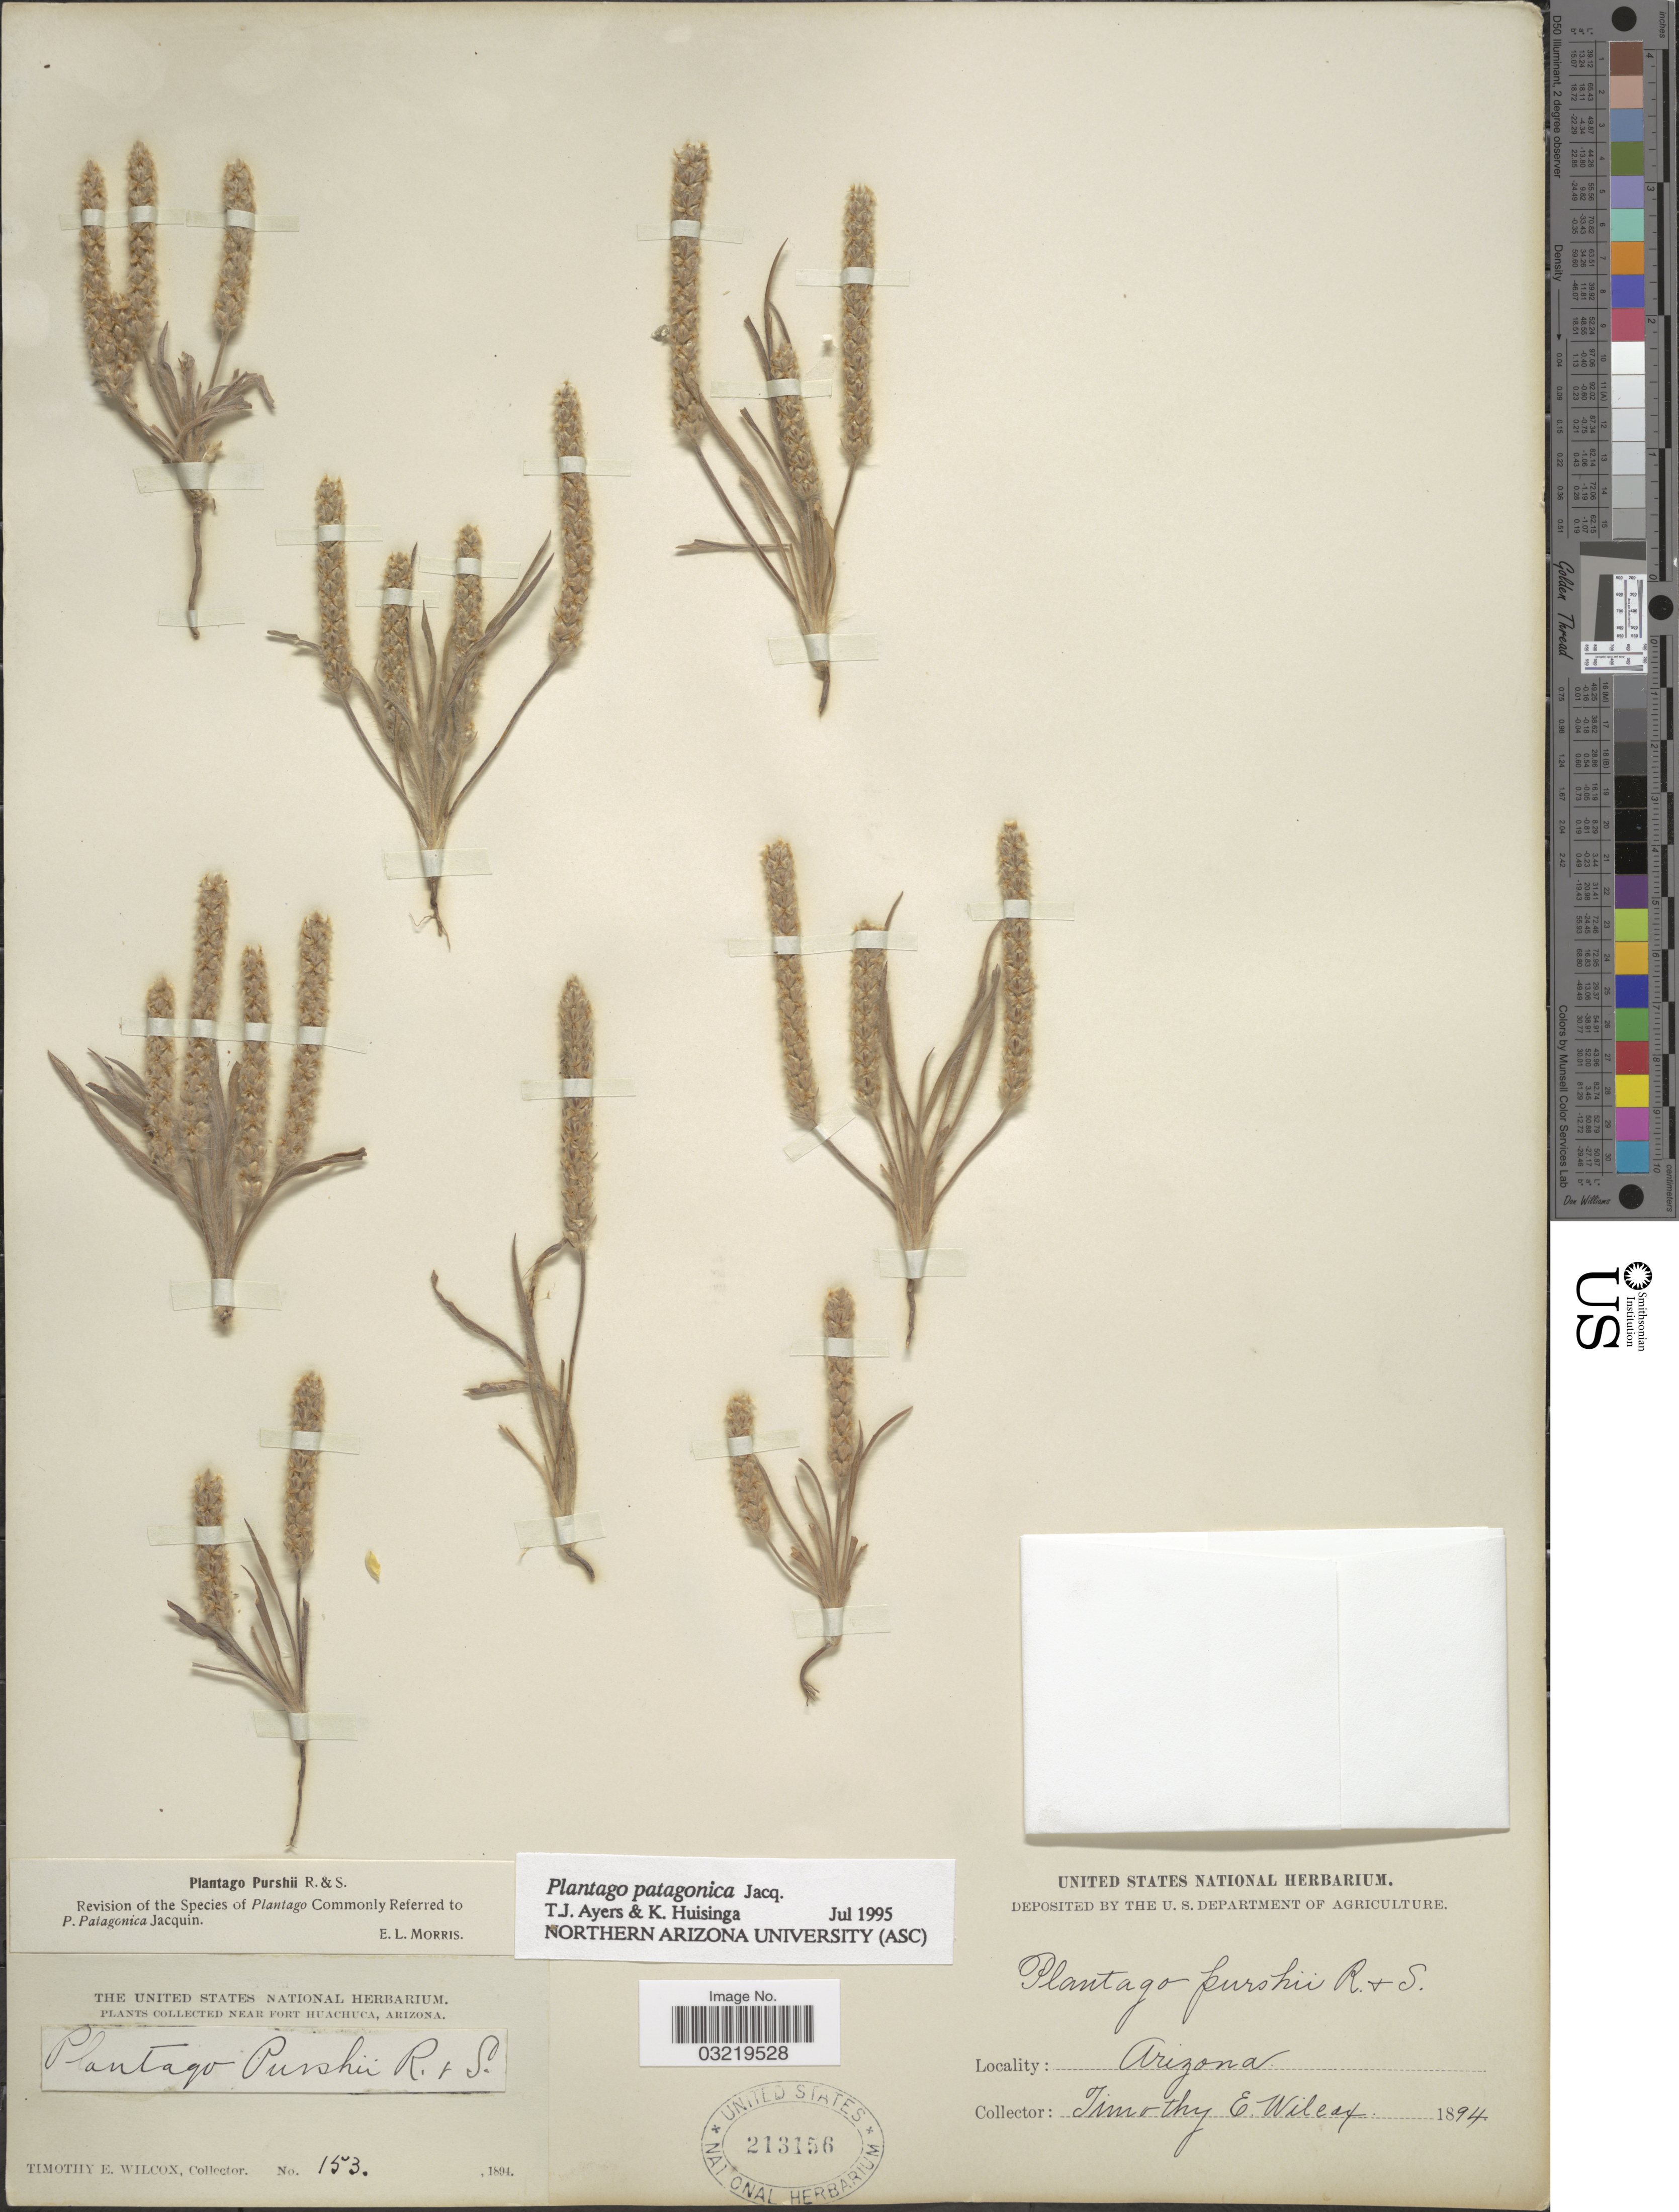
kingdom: Plantae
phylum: Tracheophyta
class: Magnoliopsida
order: Lamiales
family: Plantaginaceae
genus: Plantago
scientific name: Plantago patagonica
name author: Jacq.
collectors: T. E. Wilcox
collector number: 153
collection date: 1894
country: United States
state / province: Arizona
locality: Near Fort Huachuca.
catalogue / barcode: US 213156